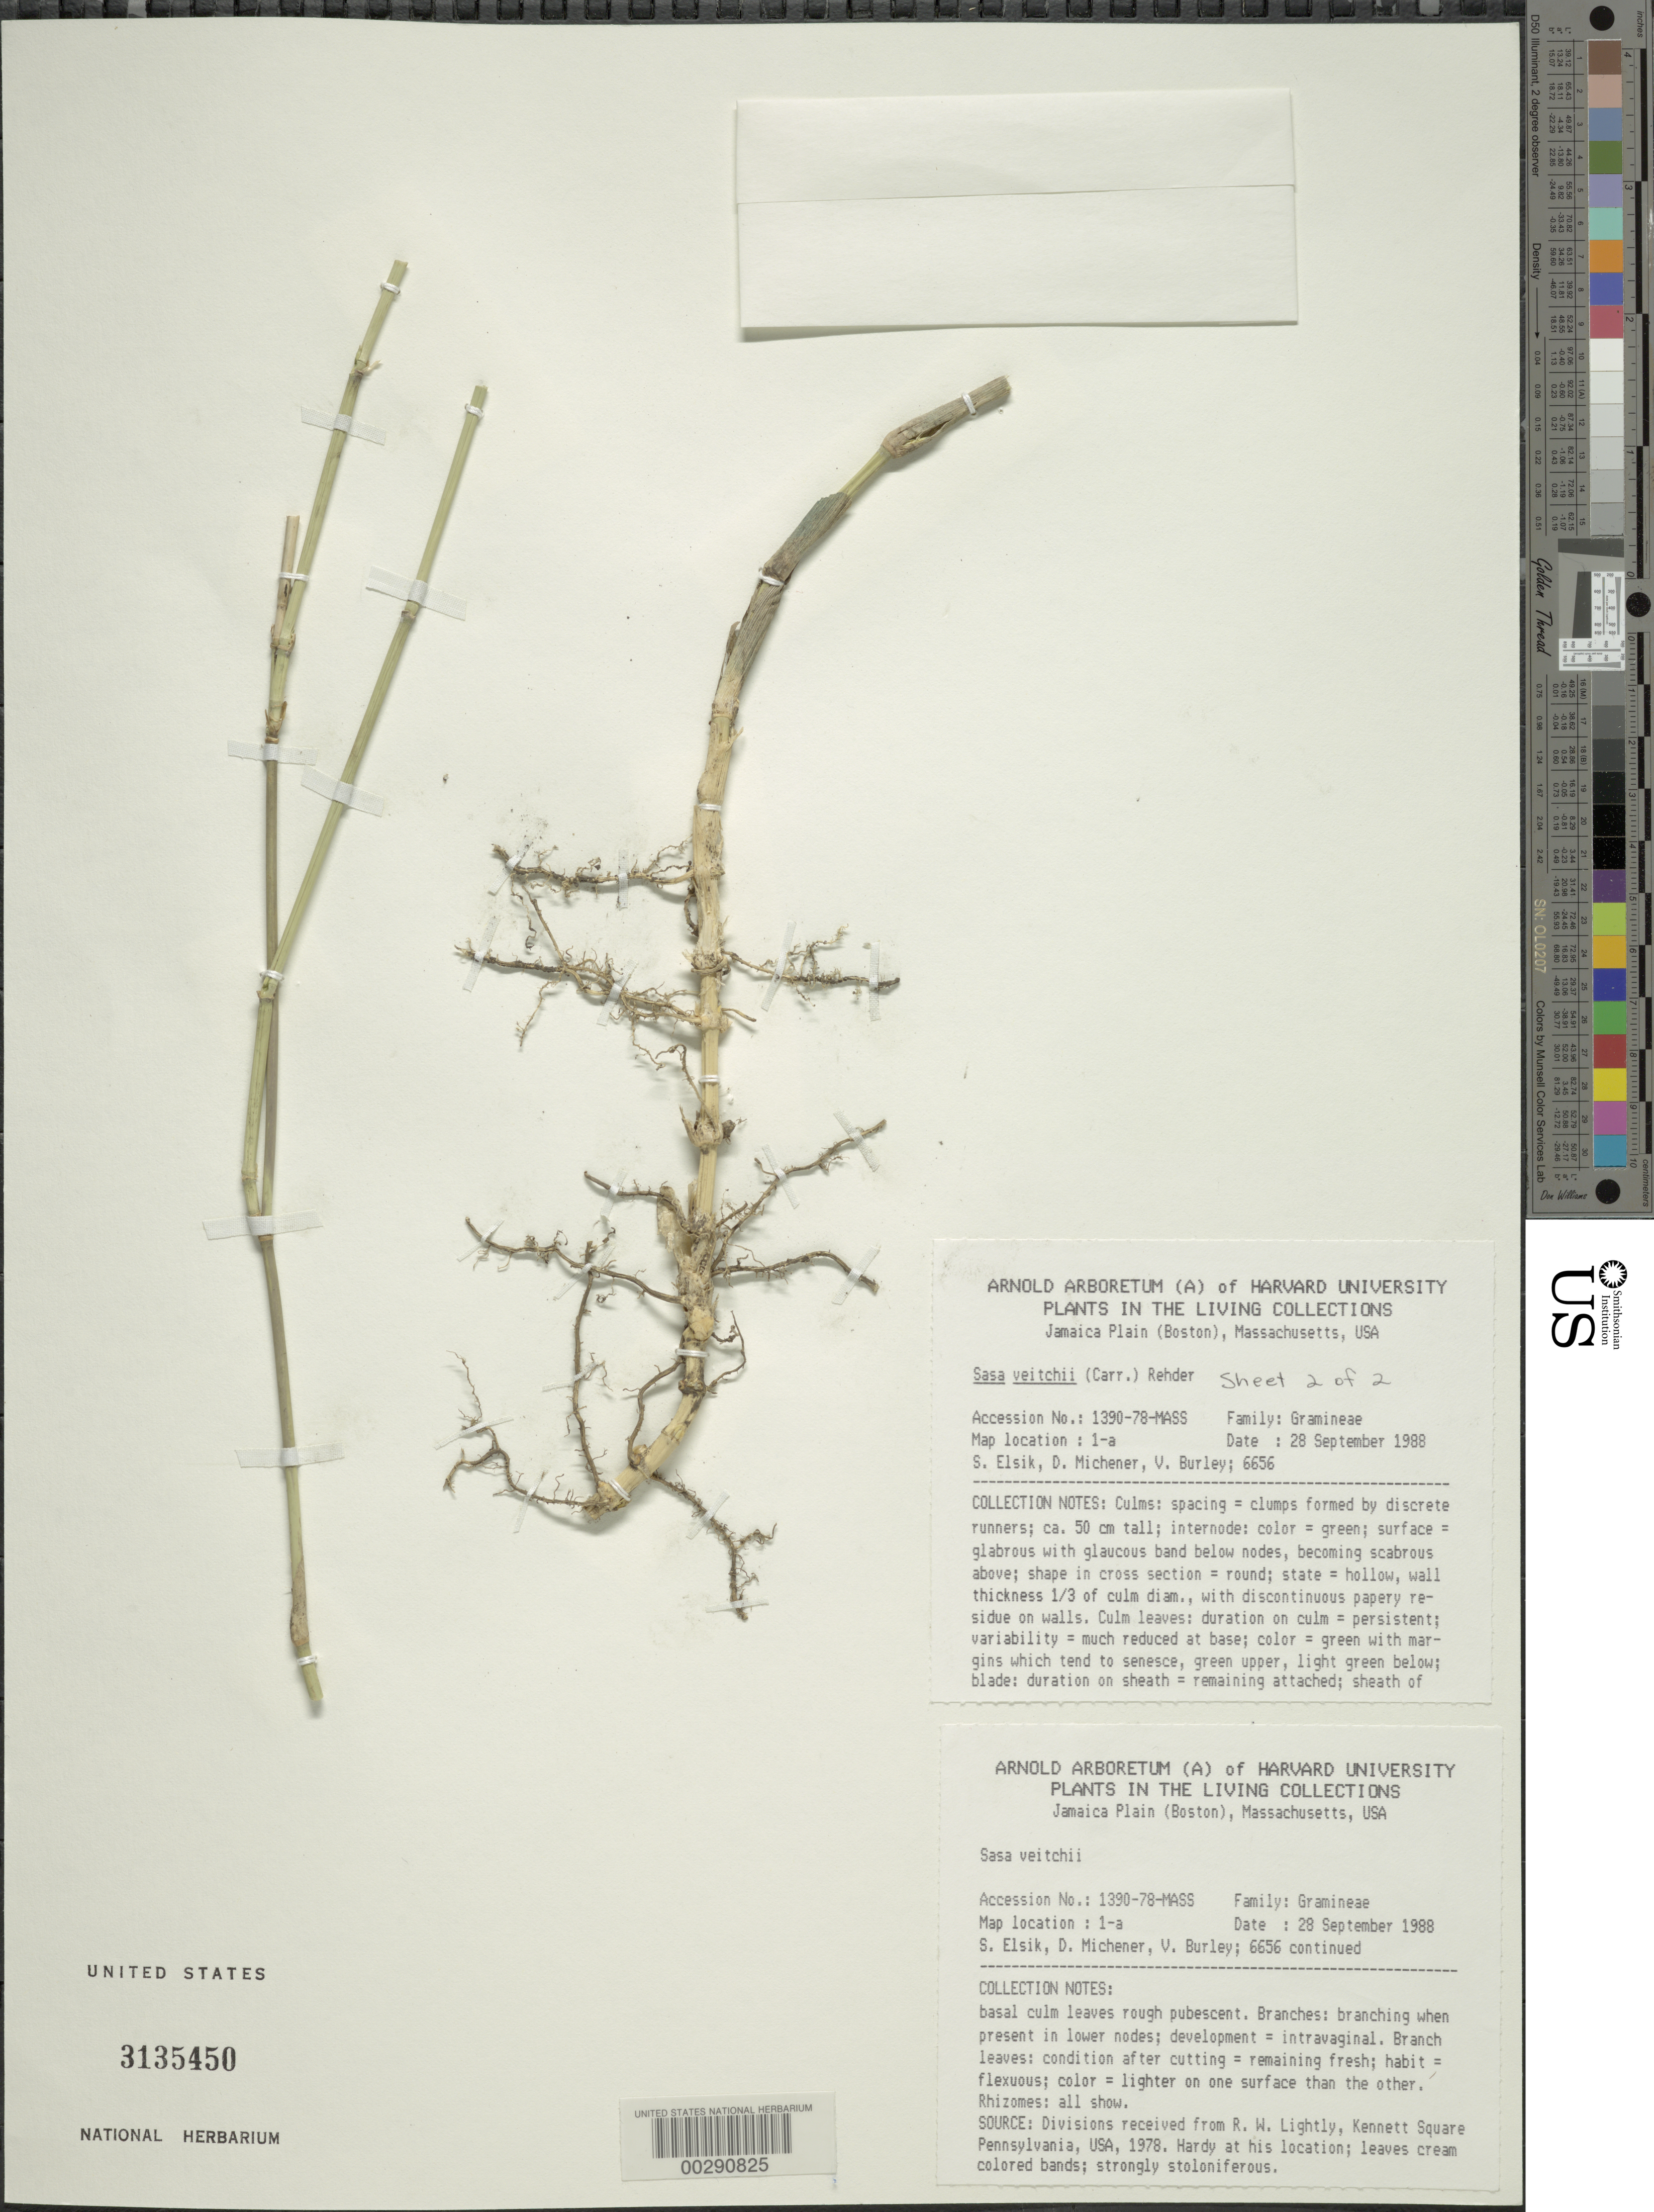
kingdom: Plantae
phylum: Tracheophyta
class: Liliopsida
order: Poales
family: Poaceae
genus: Sasa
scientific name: Sasa veitchii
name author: (Carrière) Rehder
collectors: S. Elsik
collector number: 6656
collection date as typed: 16 May 1989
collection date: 1989-05-16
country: United States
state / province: Florida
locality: Southern Florida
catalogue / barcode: US 3135450